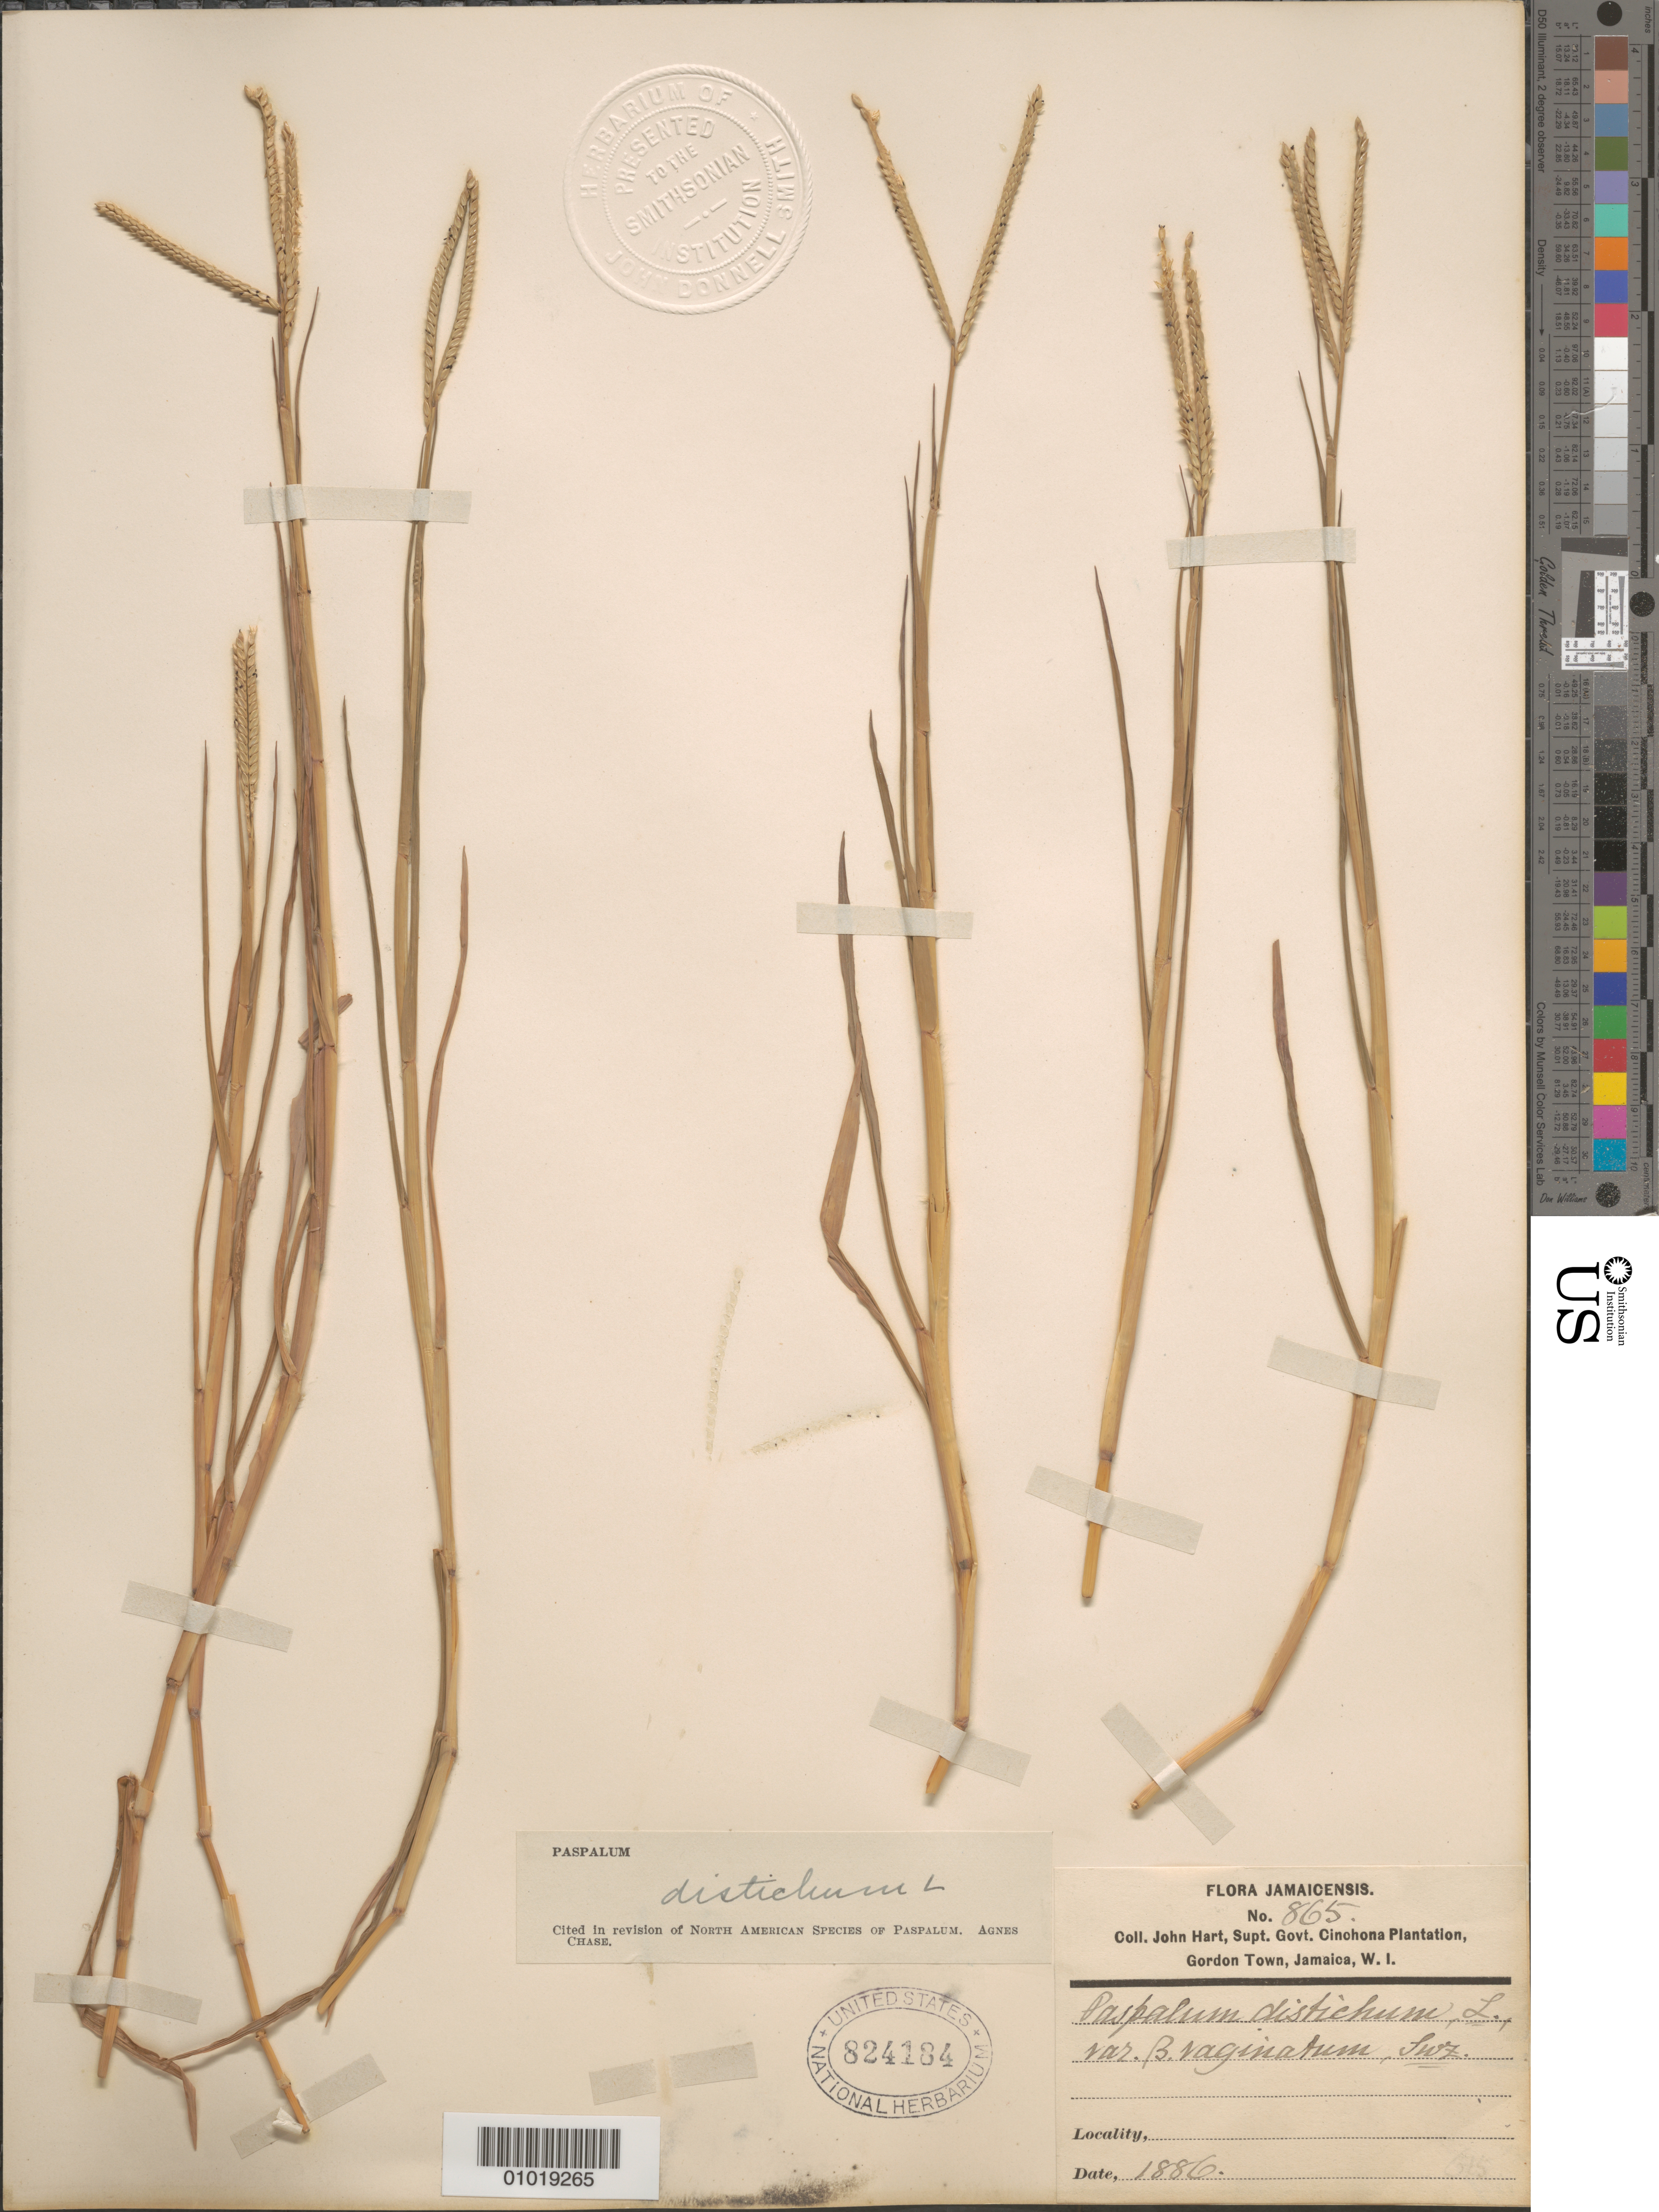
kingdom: Plantae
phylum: Tracheophyta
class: Liliopsida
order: Poales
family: Poaceae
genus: Paspalum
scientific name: Paspalum distichum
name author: L.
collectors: J. Hart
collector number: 865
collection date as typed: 1886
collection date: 1886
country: Jamaica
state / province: Saint Andrew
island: Jamaica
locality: Gordon Town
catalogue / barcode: US 824184